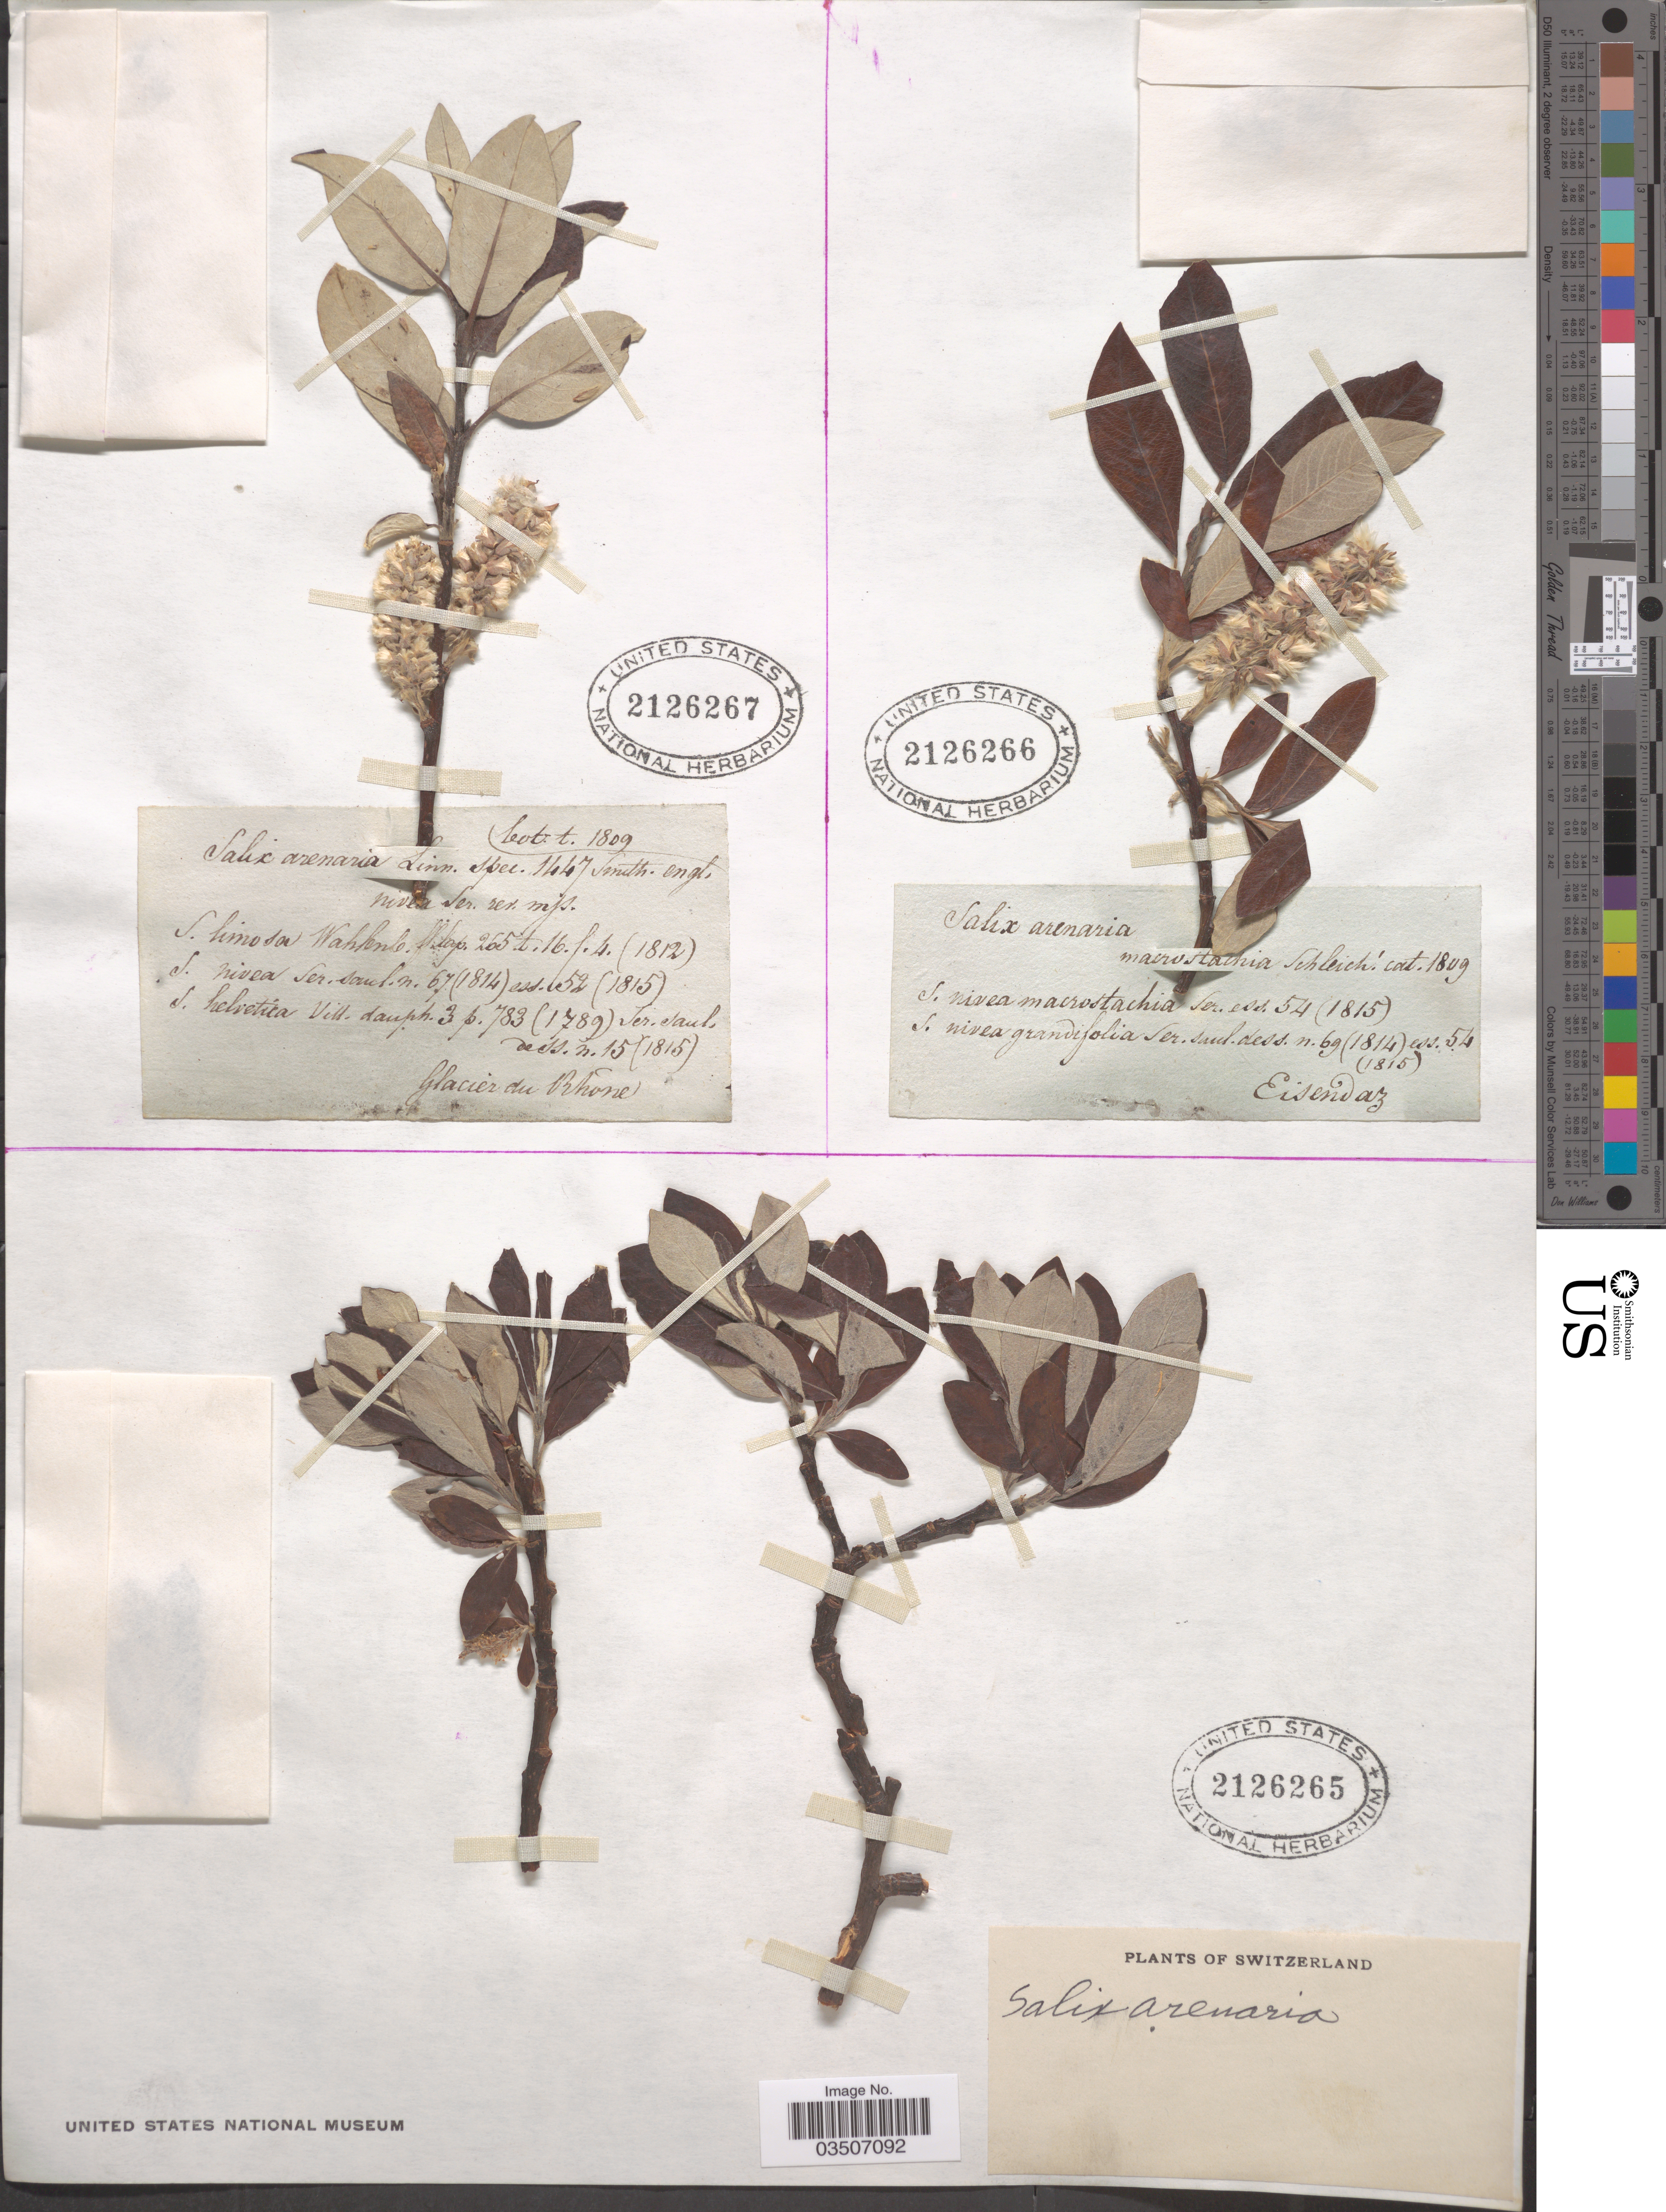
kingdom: Plantae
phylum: Tracheophyta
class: Magnoliopsida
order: Malpighiales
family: Salicaceae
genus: Salix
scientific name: Salix arenaria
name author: L.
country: Switzerland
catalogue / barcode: US 2126265